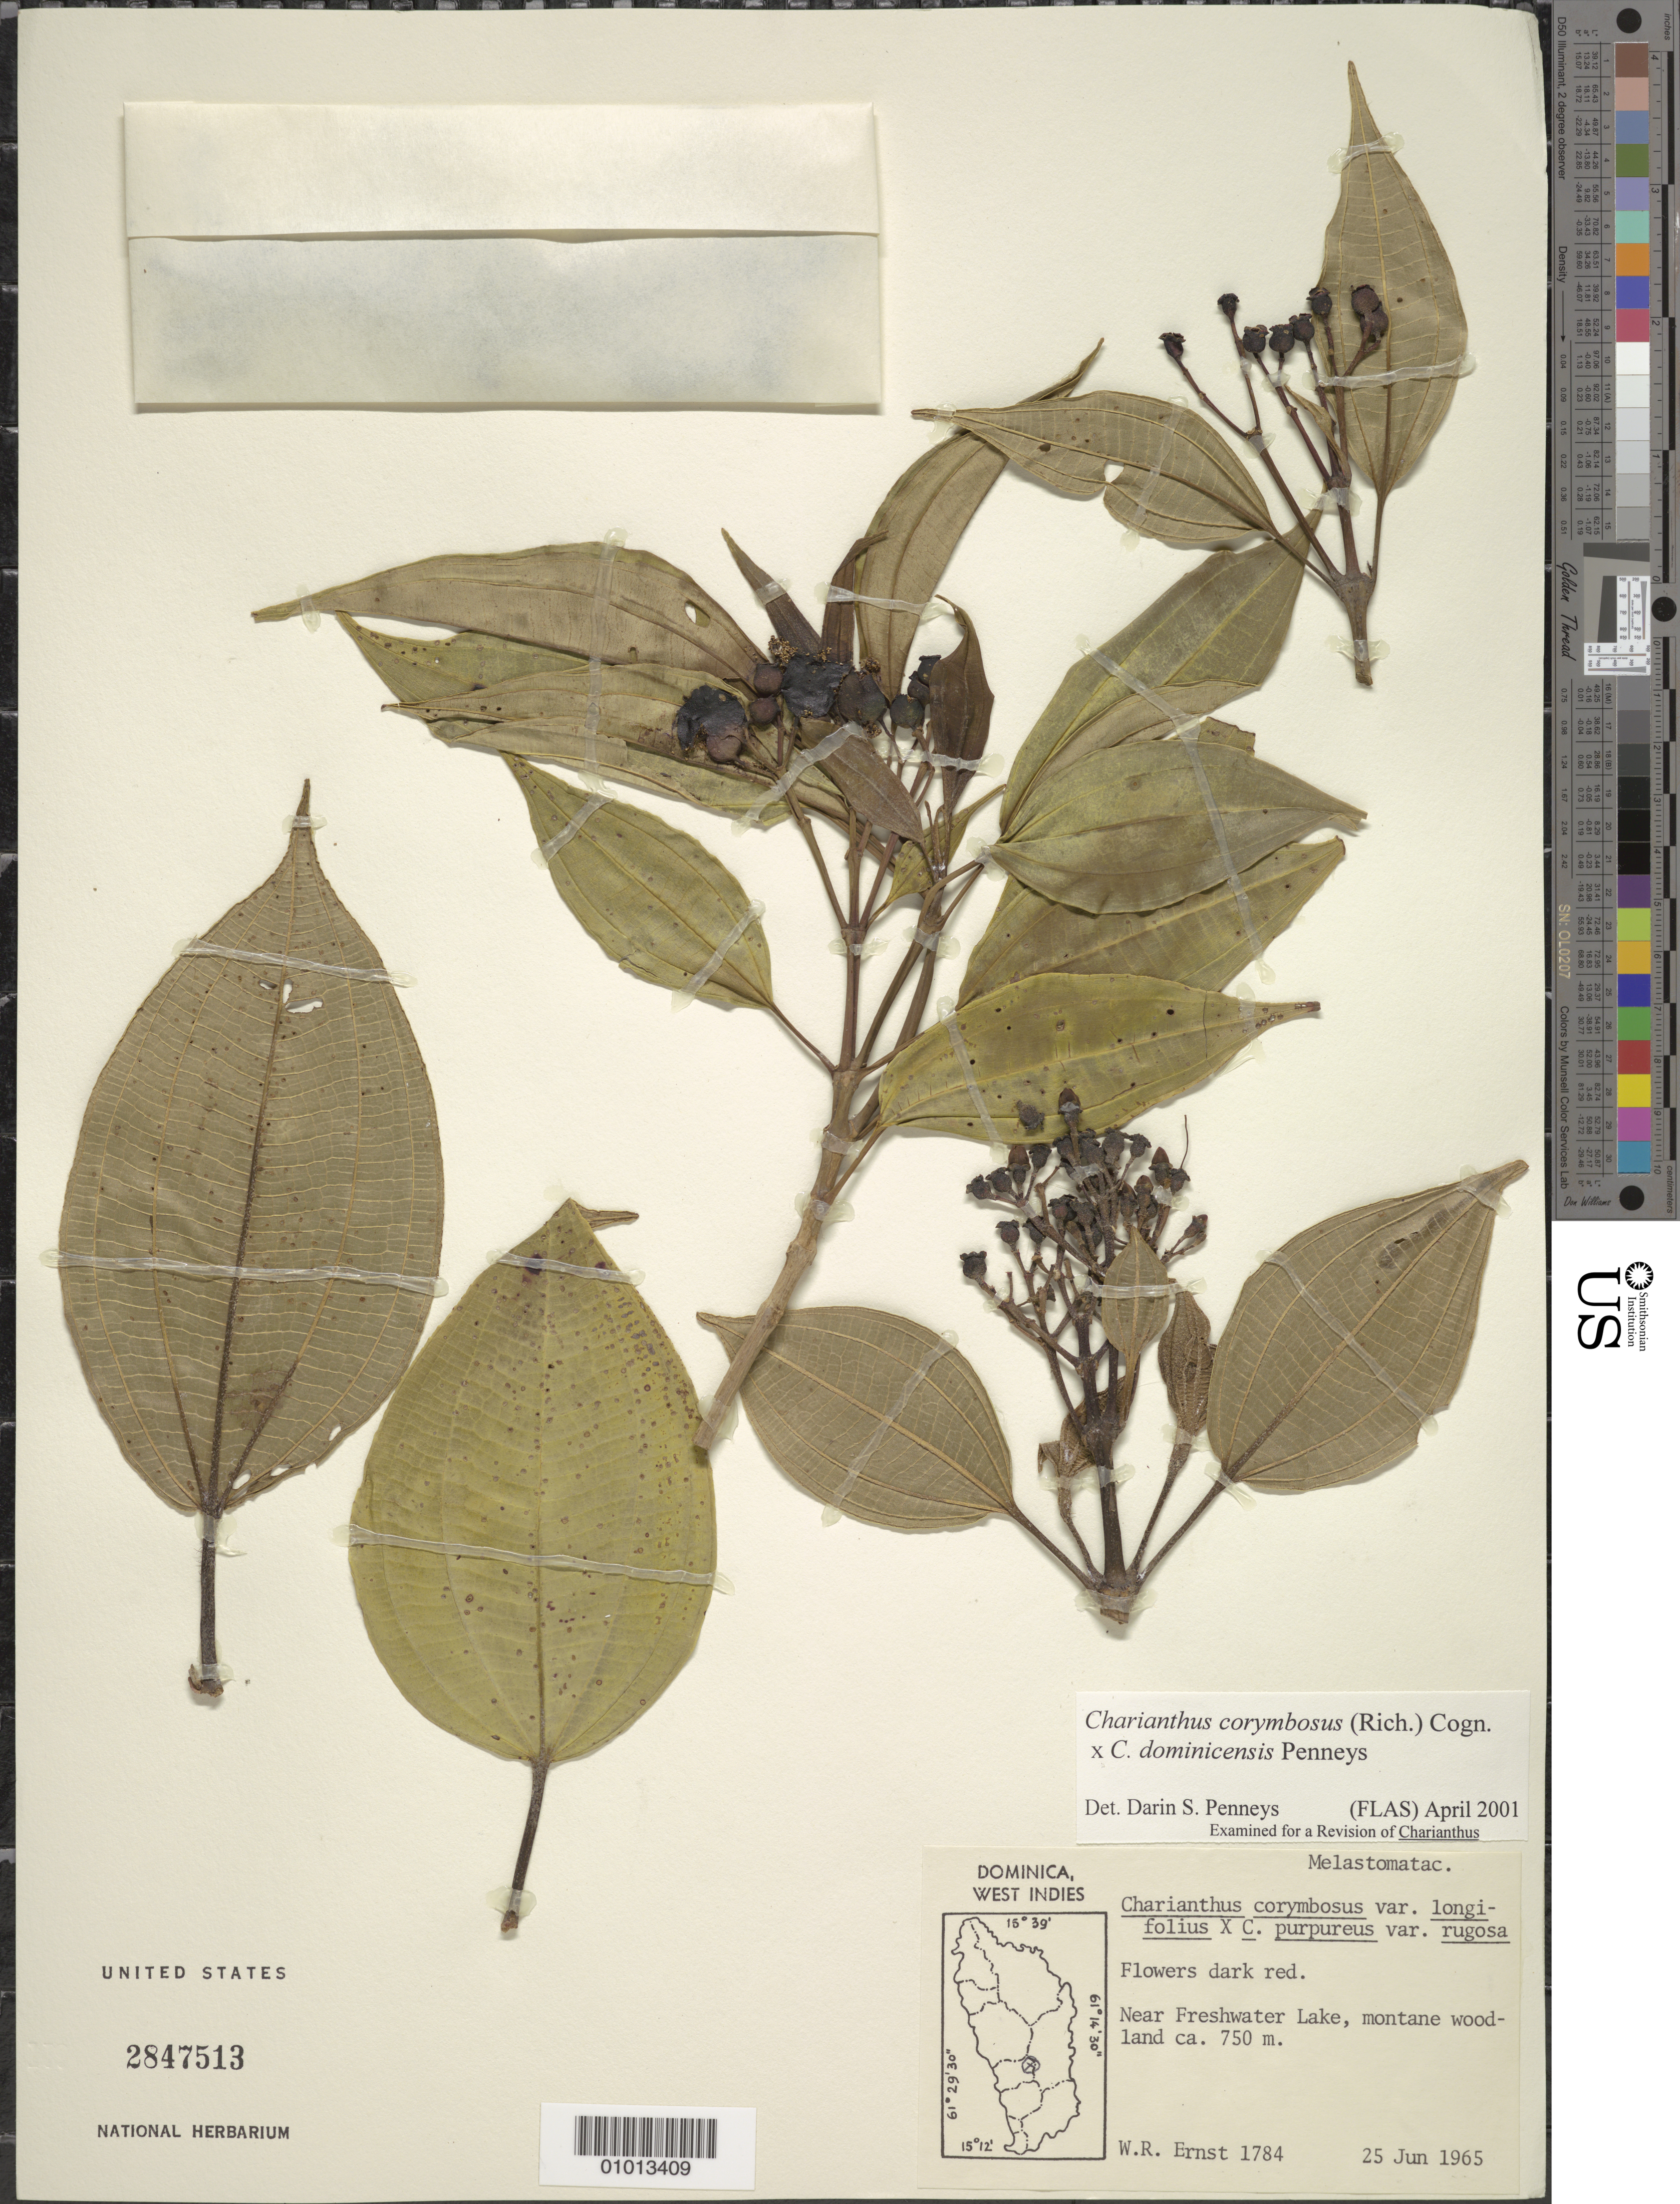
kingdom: Plantae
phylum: Tracheophyta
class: Magnoliopsida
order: Myrtales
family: Melastomataceae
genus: Charianthus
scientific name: Charianthus corymbosus var. longifolius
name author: (Cogn.) Hodge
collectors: W. R. Ernst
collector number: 1784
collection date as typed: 25 Jun 1965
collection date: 1965-06-25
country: Dominica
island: Dominica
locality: Near Fresh Water Lake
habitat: Montane woodland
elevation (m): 750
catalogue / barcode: US 2847513